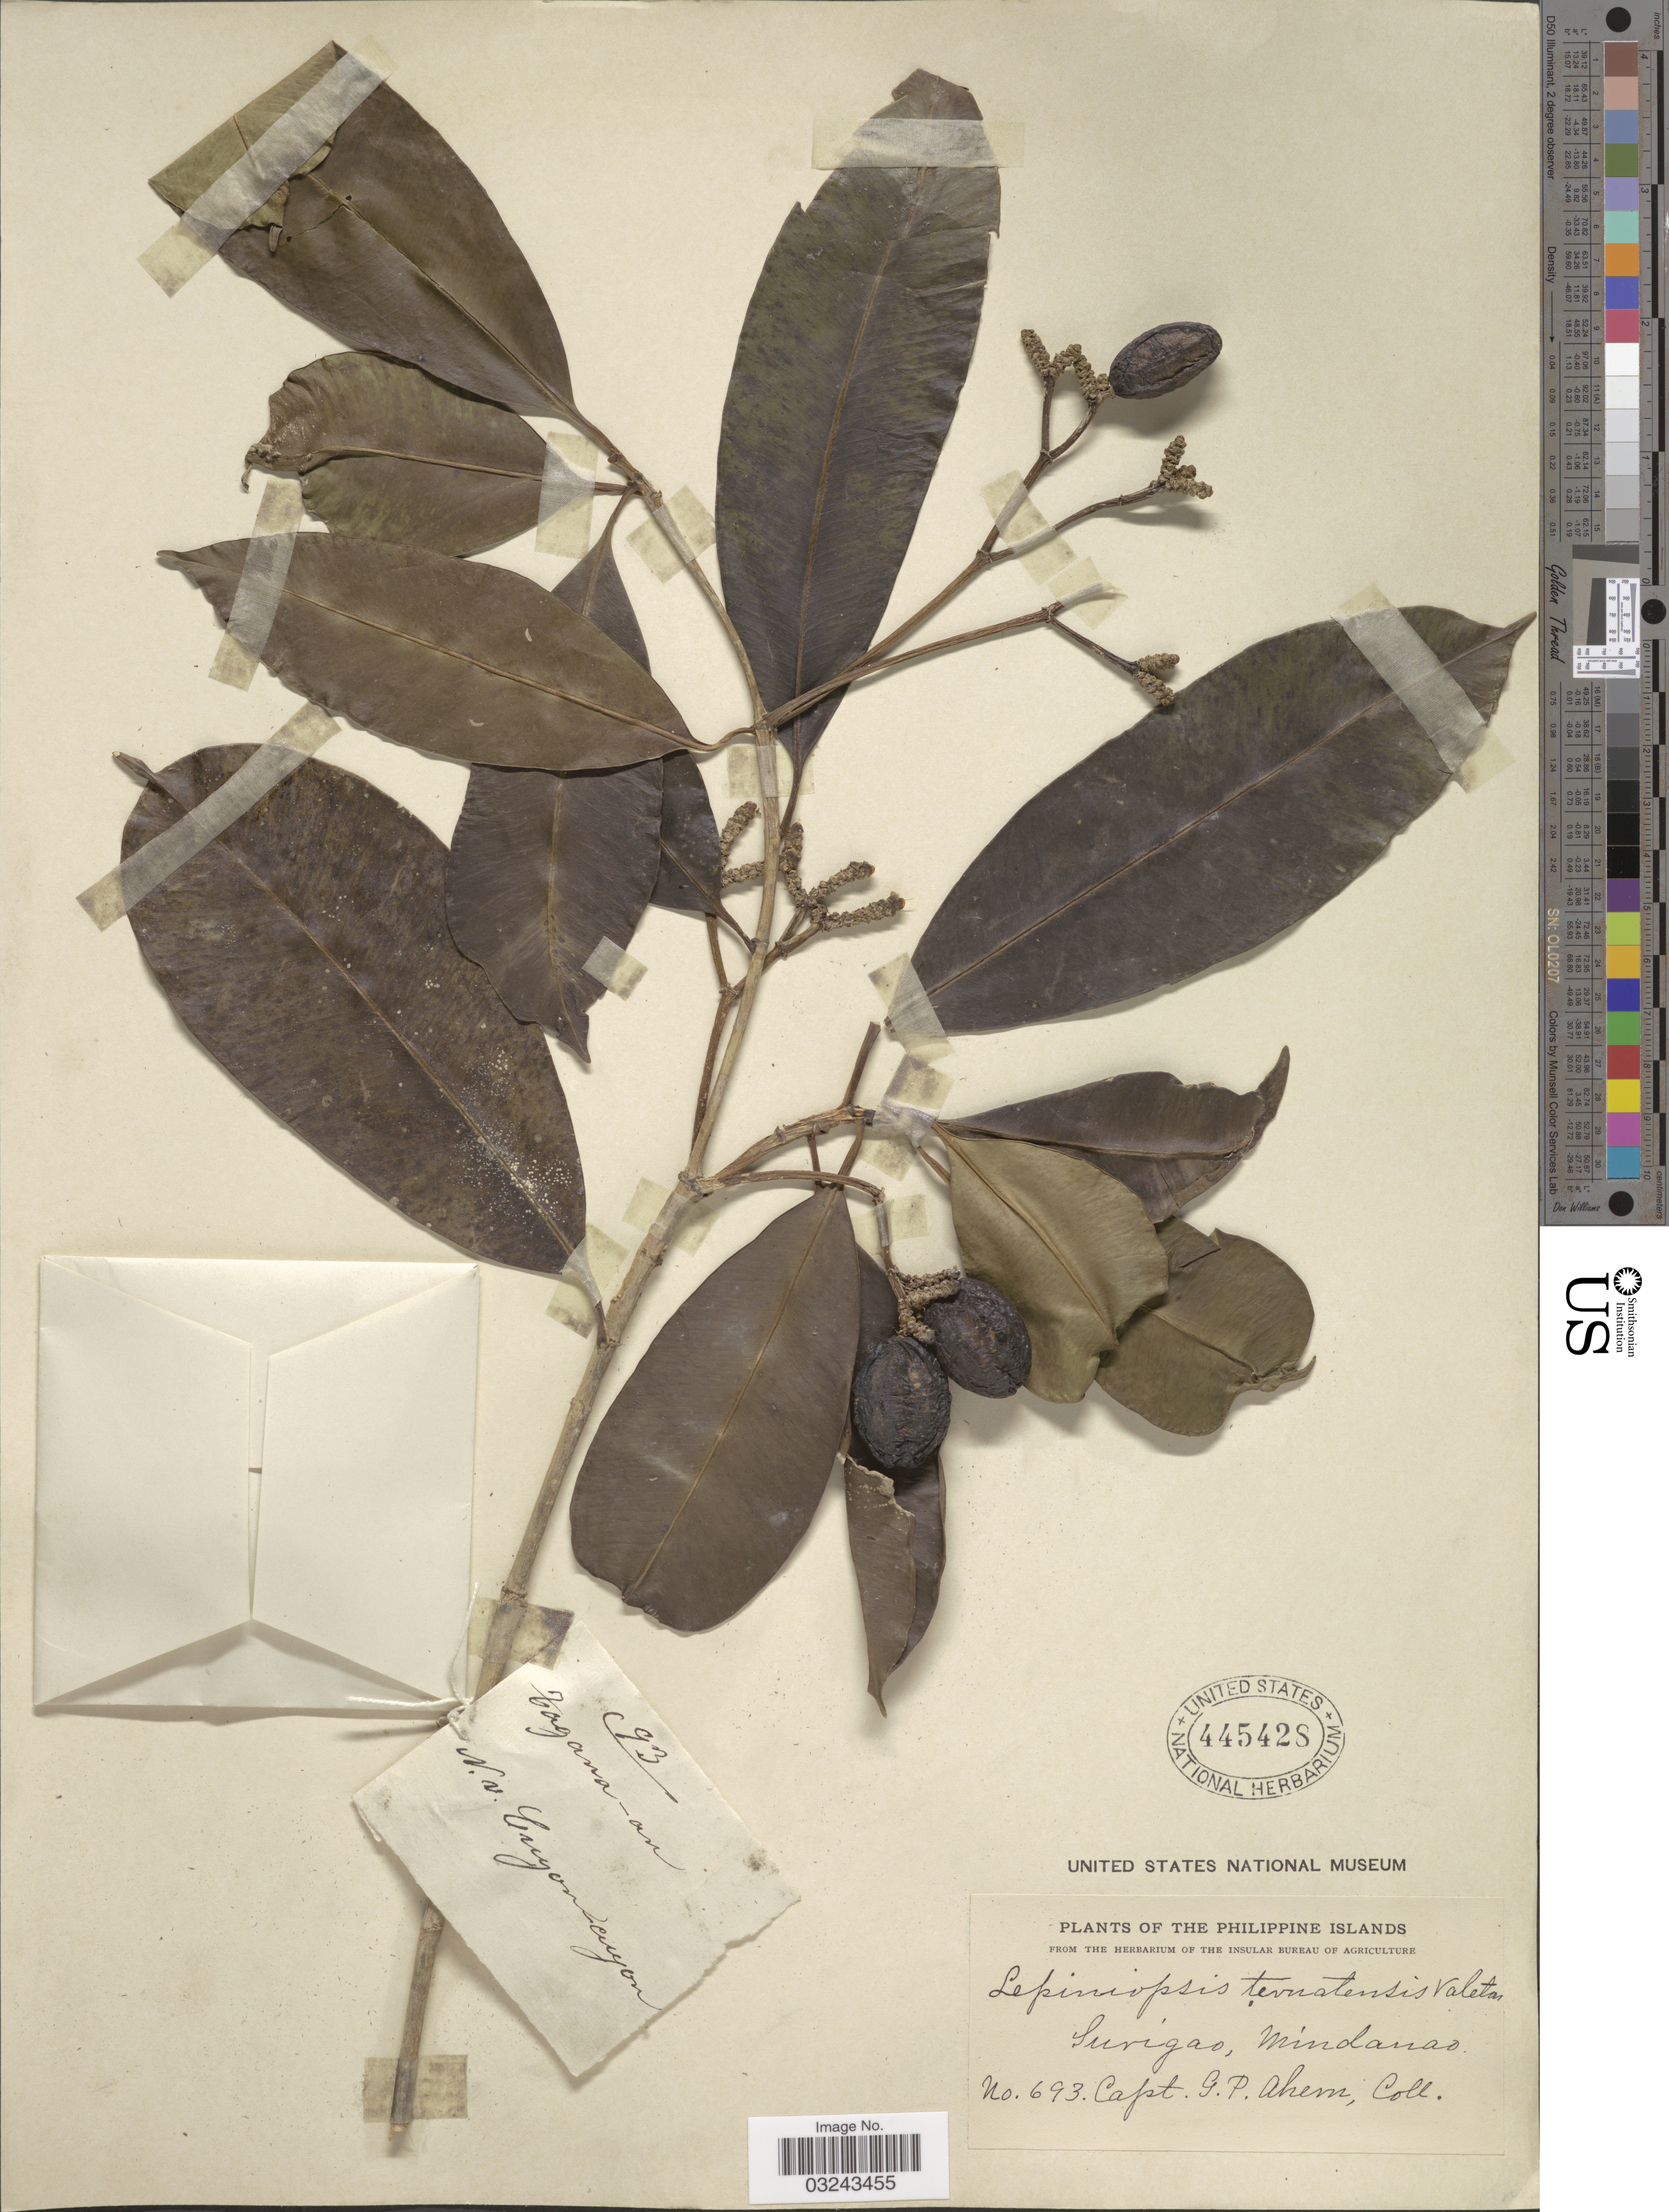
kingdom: Plantae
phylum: Tracheophyta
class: Magnoliopsida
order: Gentianales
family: Apocynaceae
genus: Lepiniopsis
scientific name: Lepiniopsis ternatensis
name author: Valeton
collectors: G. Ahern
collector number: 693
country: Philippines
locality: Surigao, Mindanao.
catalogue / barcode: US 445428